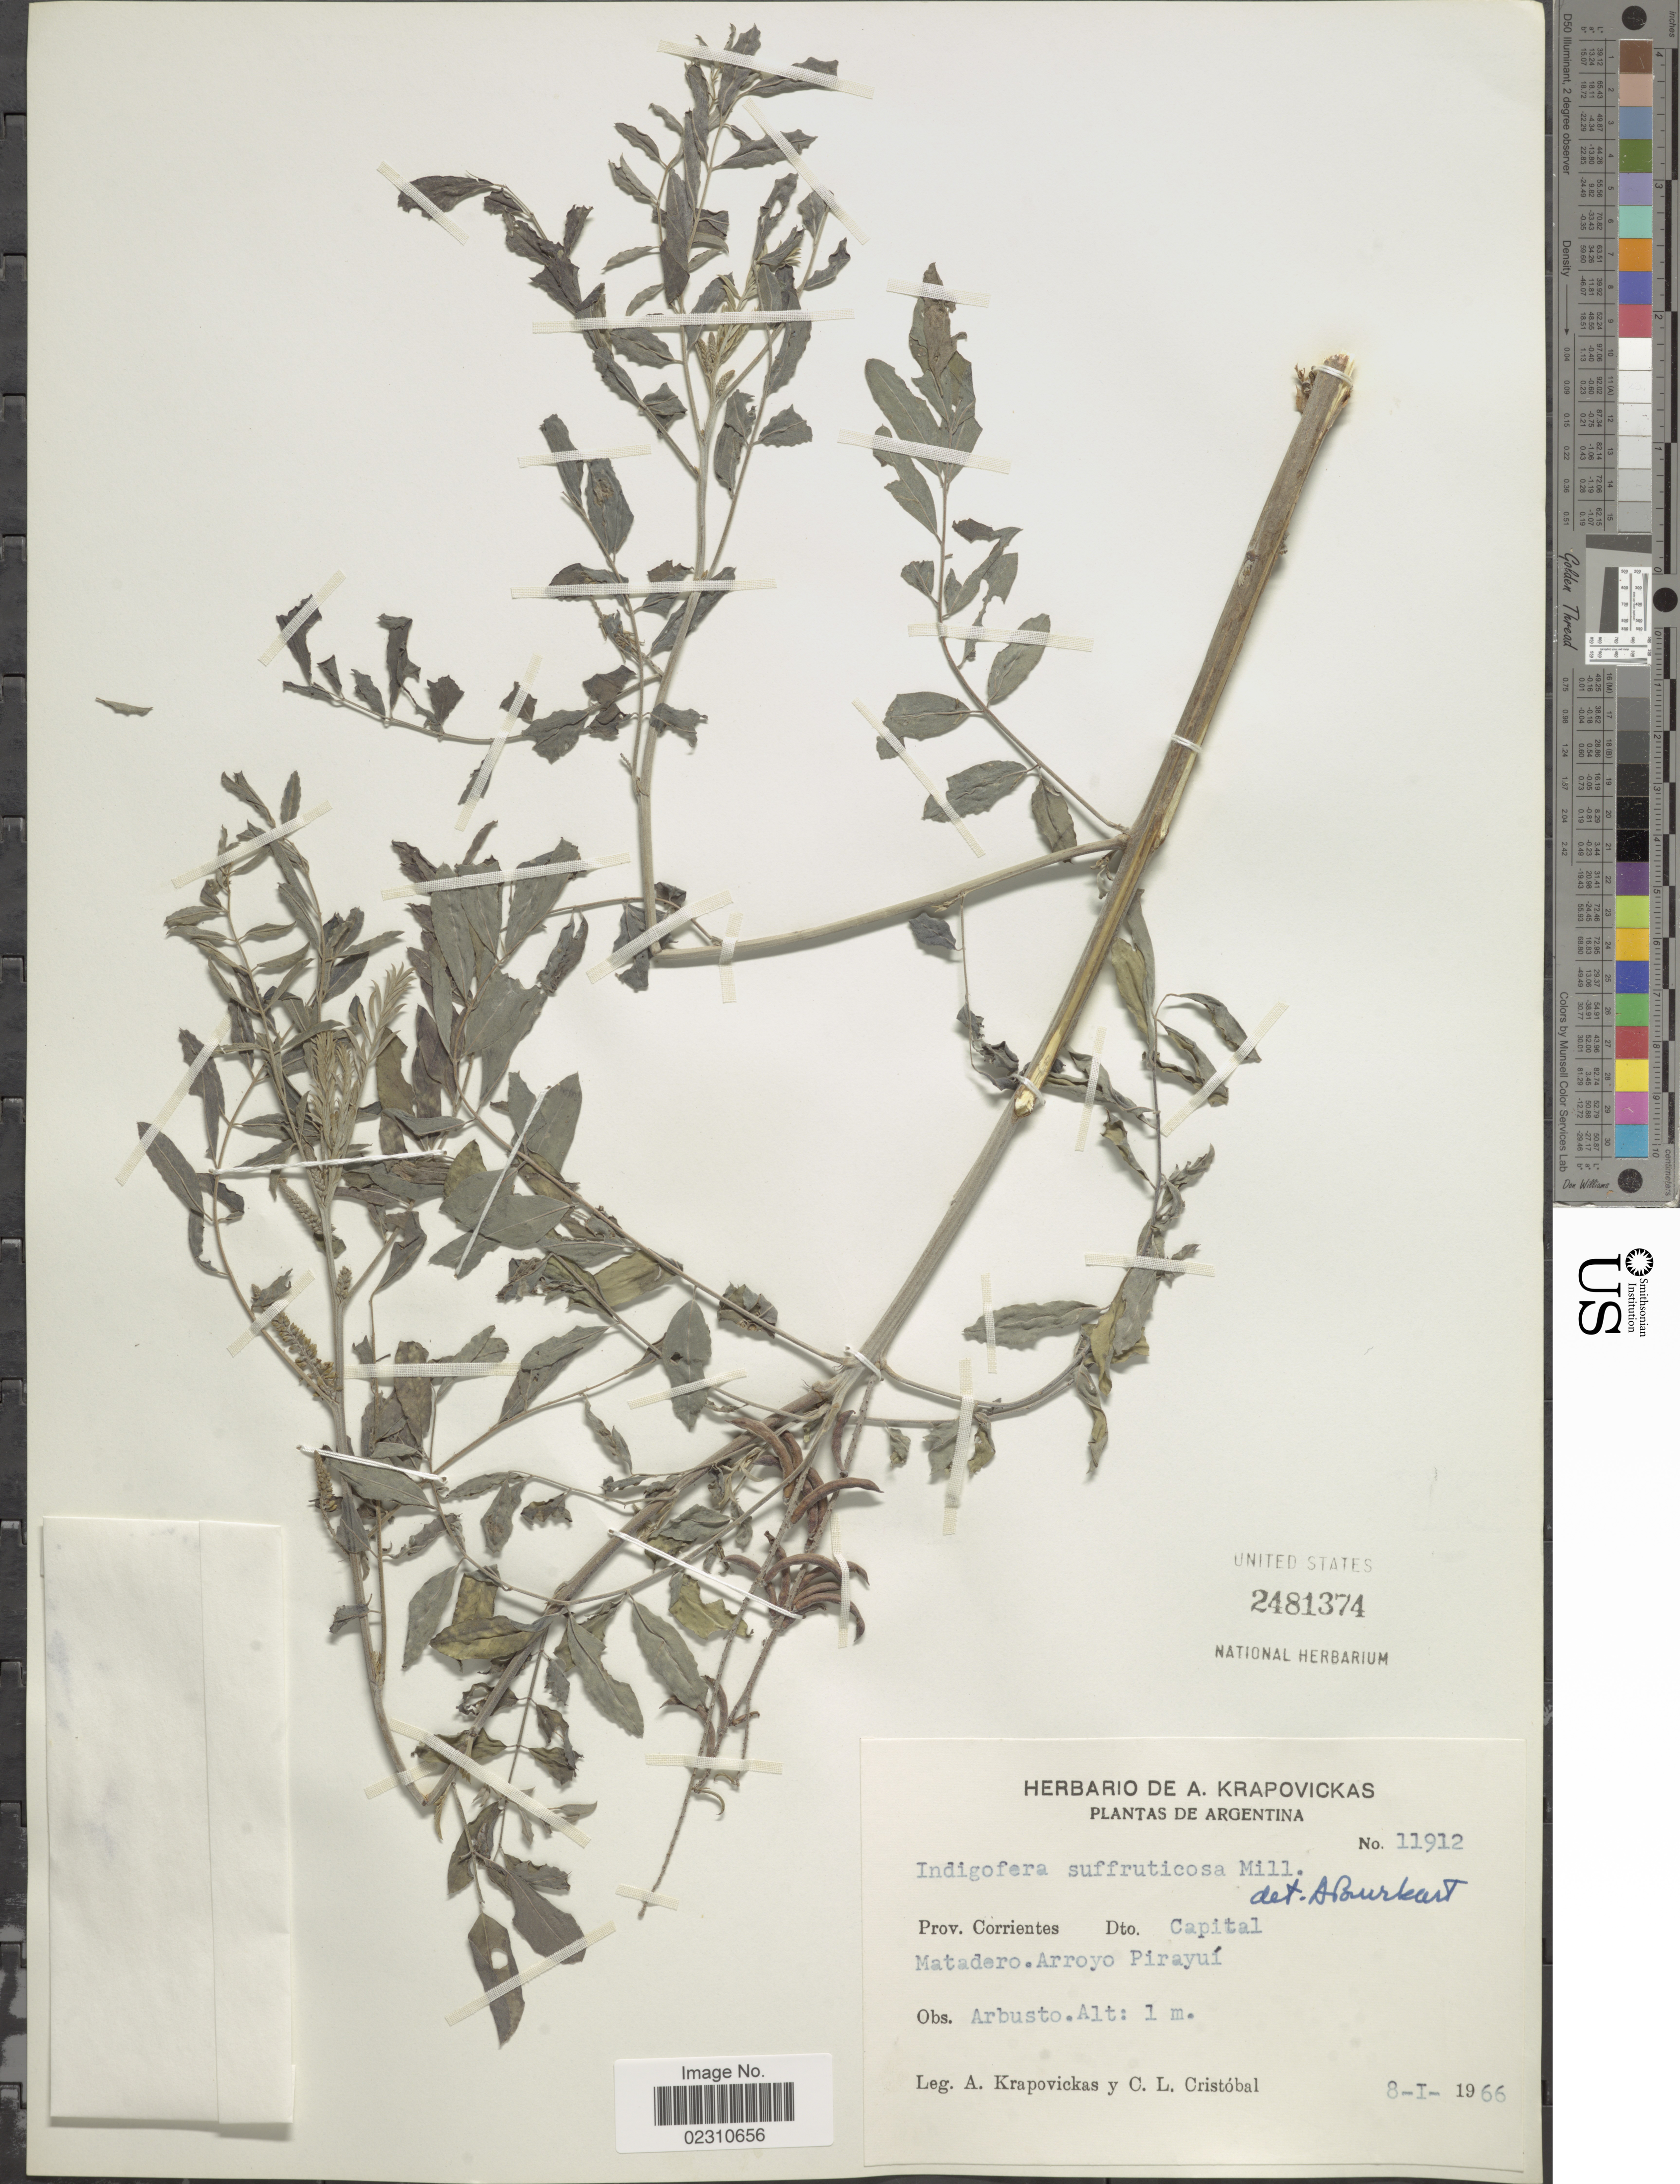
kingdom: Plantae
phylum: Tracheophyta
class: Magnoliopsida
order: Fabales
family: Fabaceae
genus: Indigofera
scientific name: Indigofera suffruticosa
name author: Mill.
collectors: A. Krapovickas & C. L. Cristóbal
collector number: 11912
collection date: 1966-01-08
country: Argentina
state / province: Corrientes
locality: Prov. Corrientes, Dto. Capital, Matadero, Arroyo Pirayui.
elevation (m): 1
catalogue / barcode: US 2481374